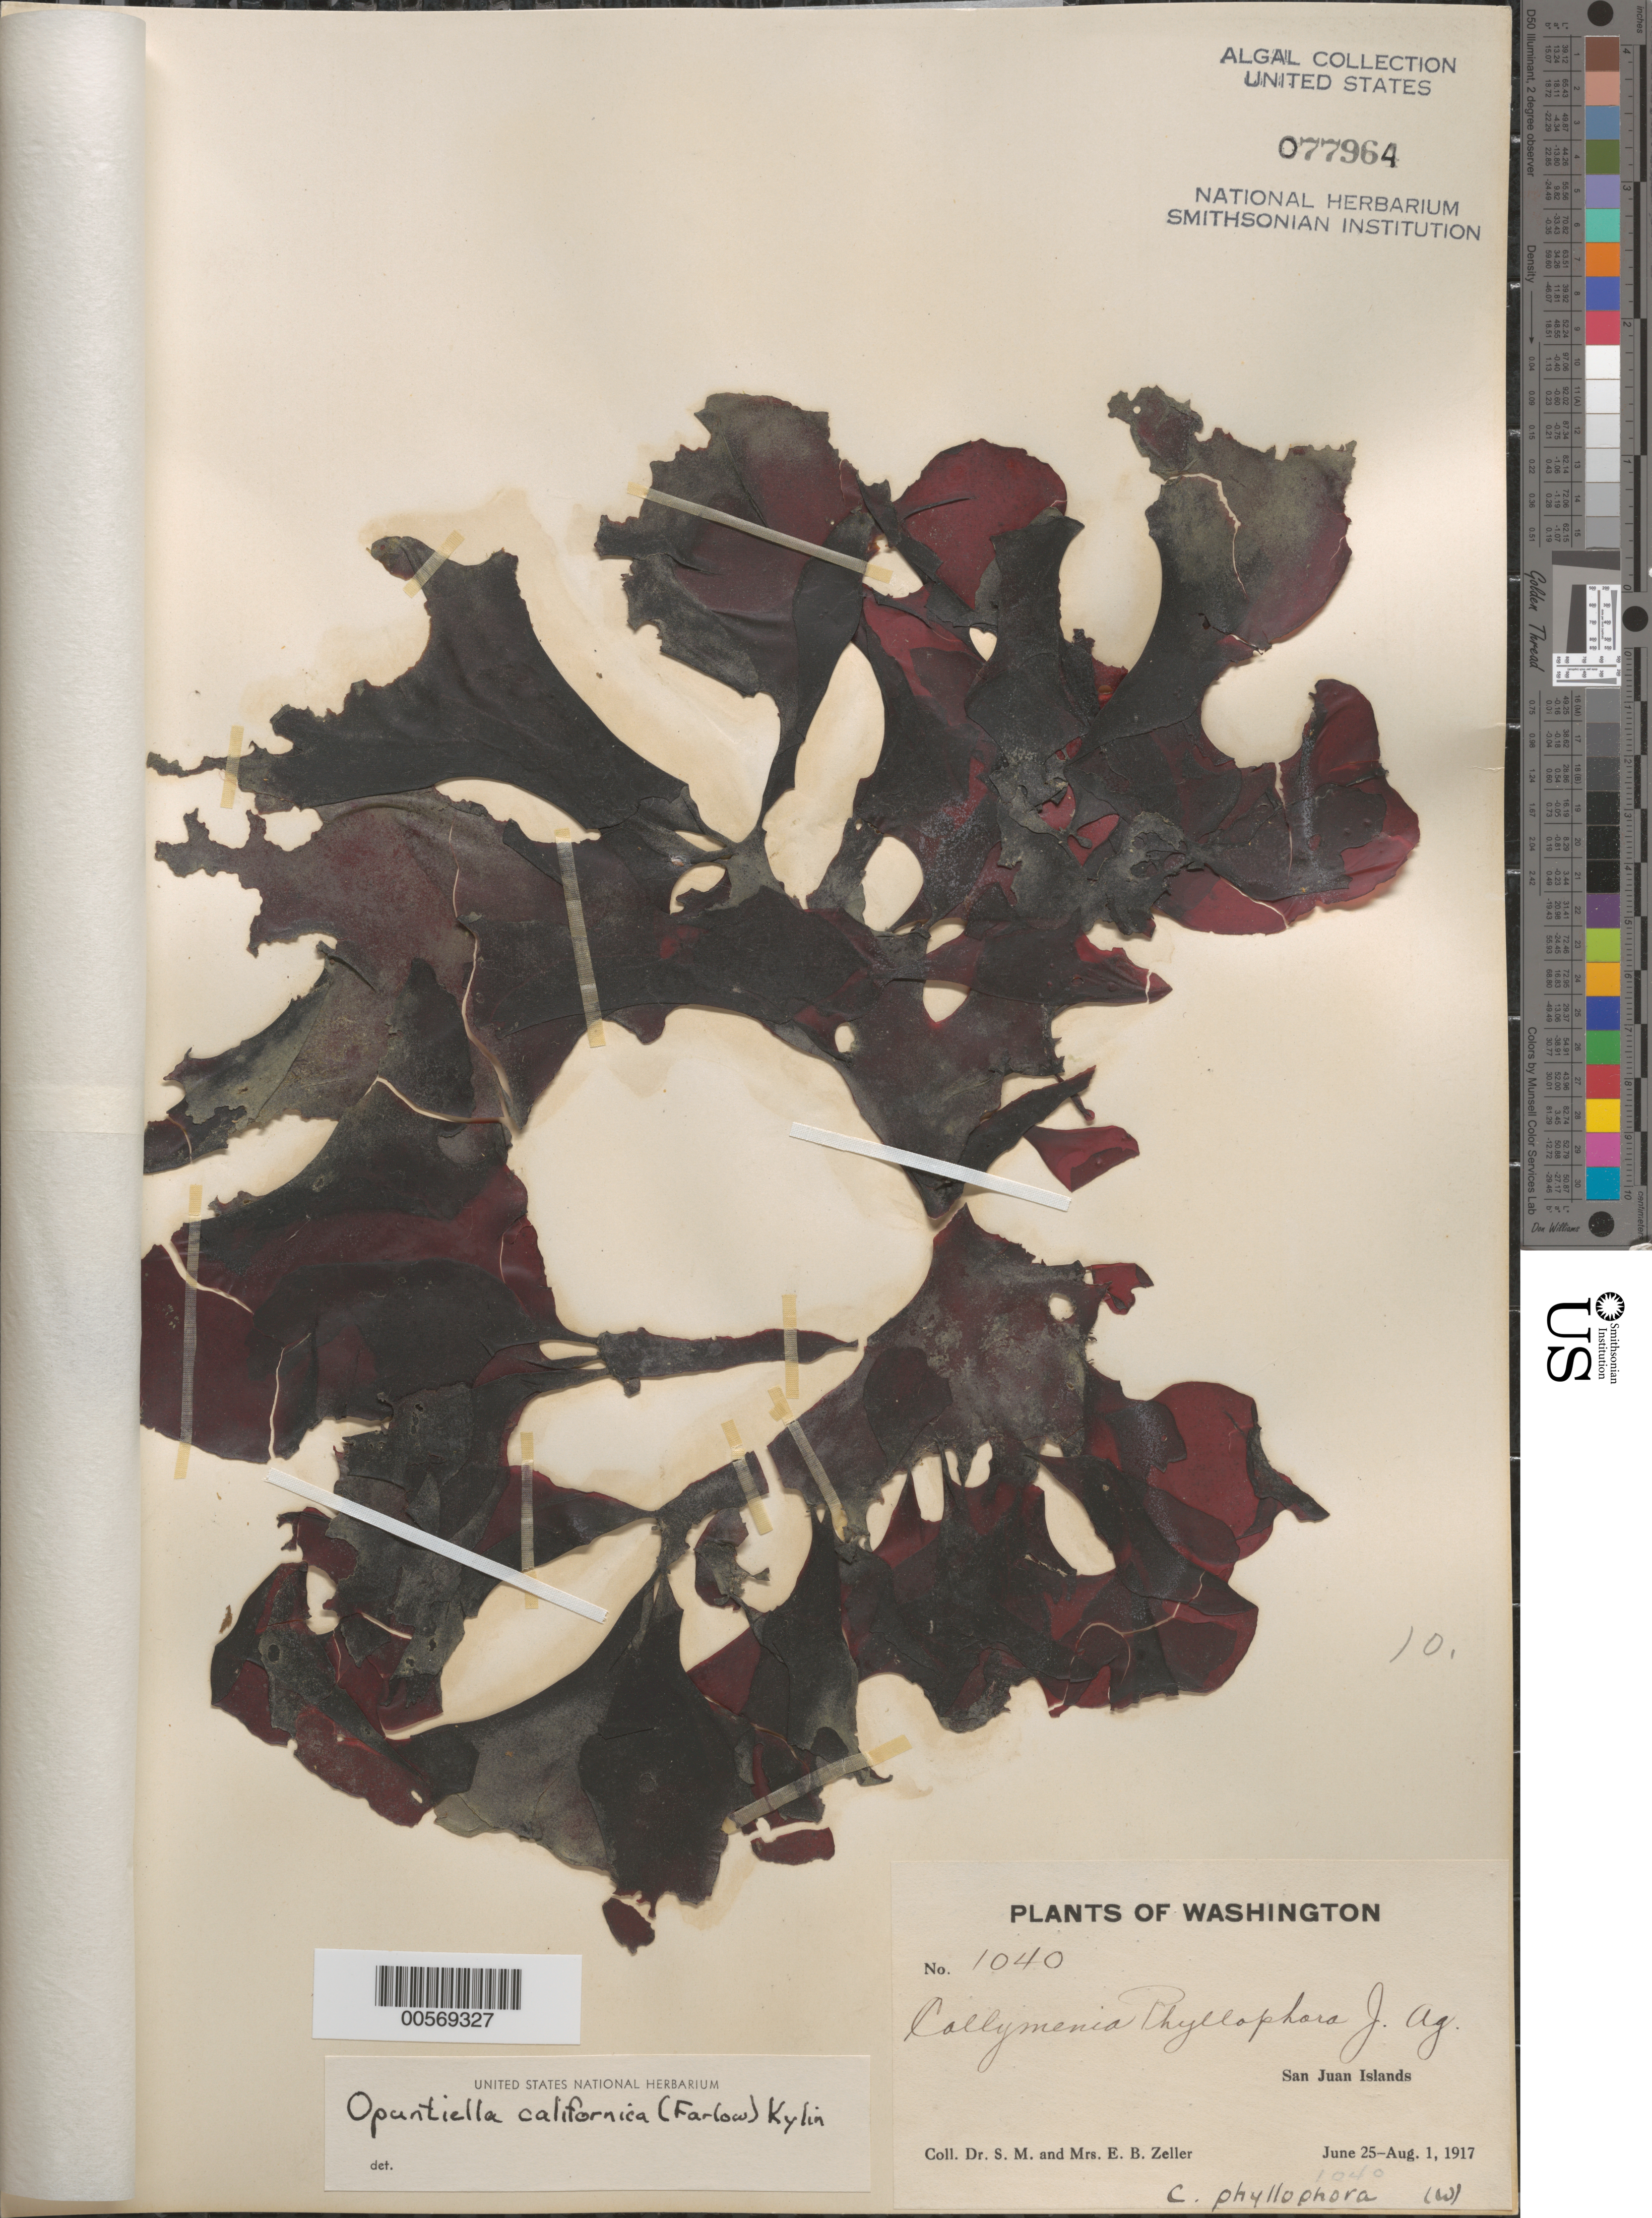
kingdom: Plantae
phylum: Rhodophyta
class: Florideophyceae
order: Gigartinales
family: Furcellariaceae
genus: Opuntiella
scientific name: Opuntiella californica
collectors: S. Zeller & E. Zeller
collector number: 1040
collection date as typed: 25 Jun 1917 to 01 Aug 1917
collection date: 1917-06-25/1917-08-01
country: United States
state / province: Washington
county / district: San Juan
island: San Juan Islands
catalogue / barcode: US 77964